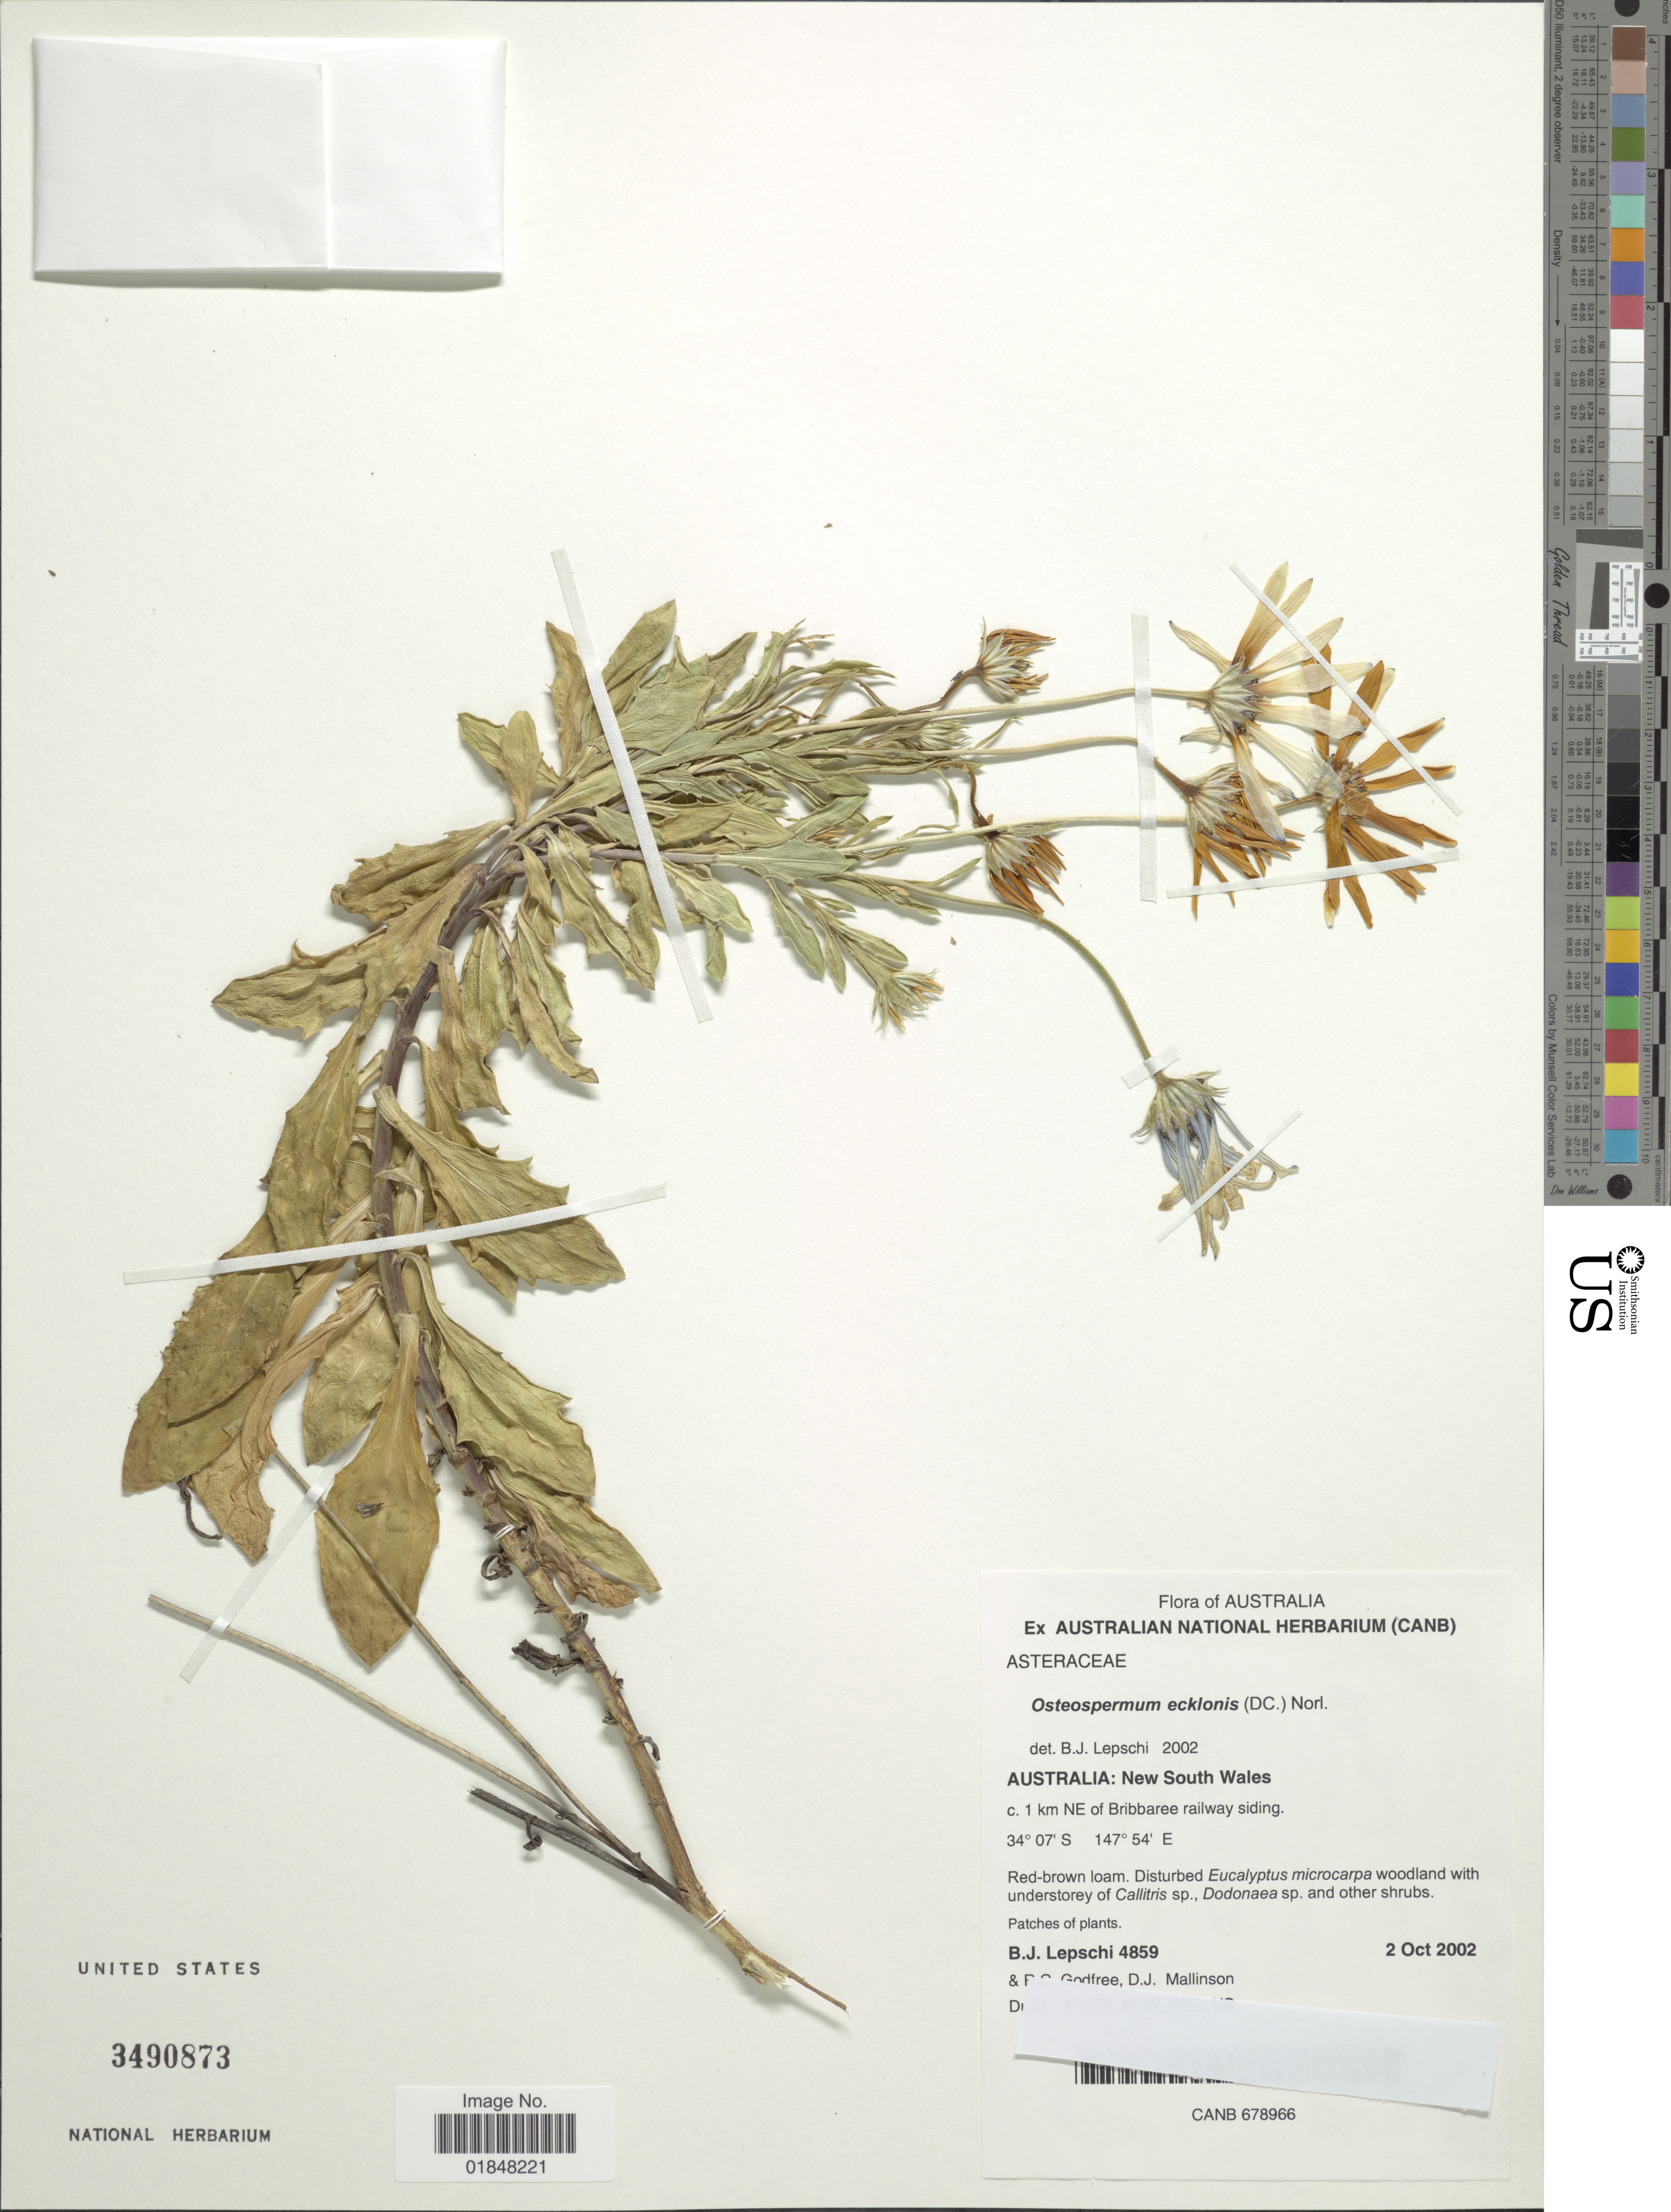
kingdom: Plantae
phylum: Tracheophyta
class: Magnoliopsida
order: Asterales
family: Asteraceae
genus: Osteospermum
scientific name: Osteospermum ecklonis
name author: (DC.) Norl.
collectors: B. Lepschi, Godfree & P. Van Breda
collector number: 4859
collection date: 2002-10-02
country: Australia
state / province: New South Wales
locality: C. 1 km NE of Bribbaree railway siding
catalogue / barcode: US 3490873